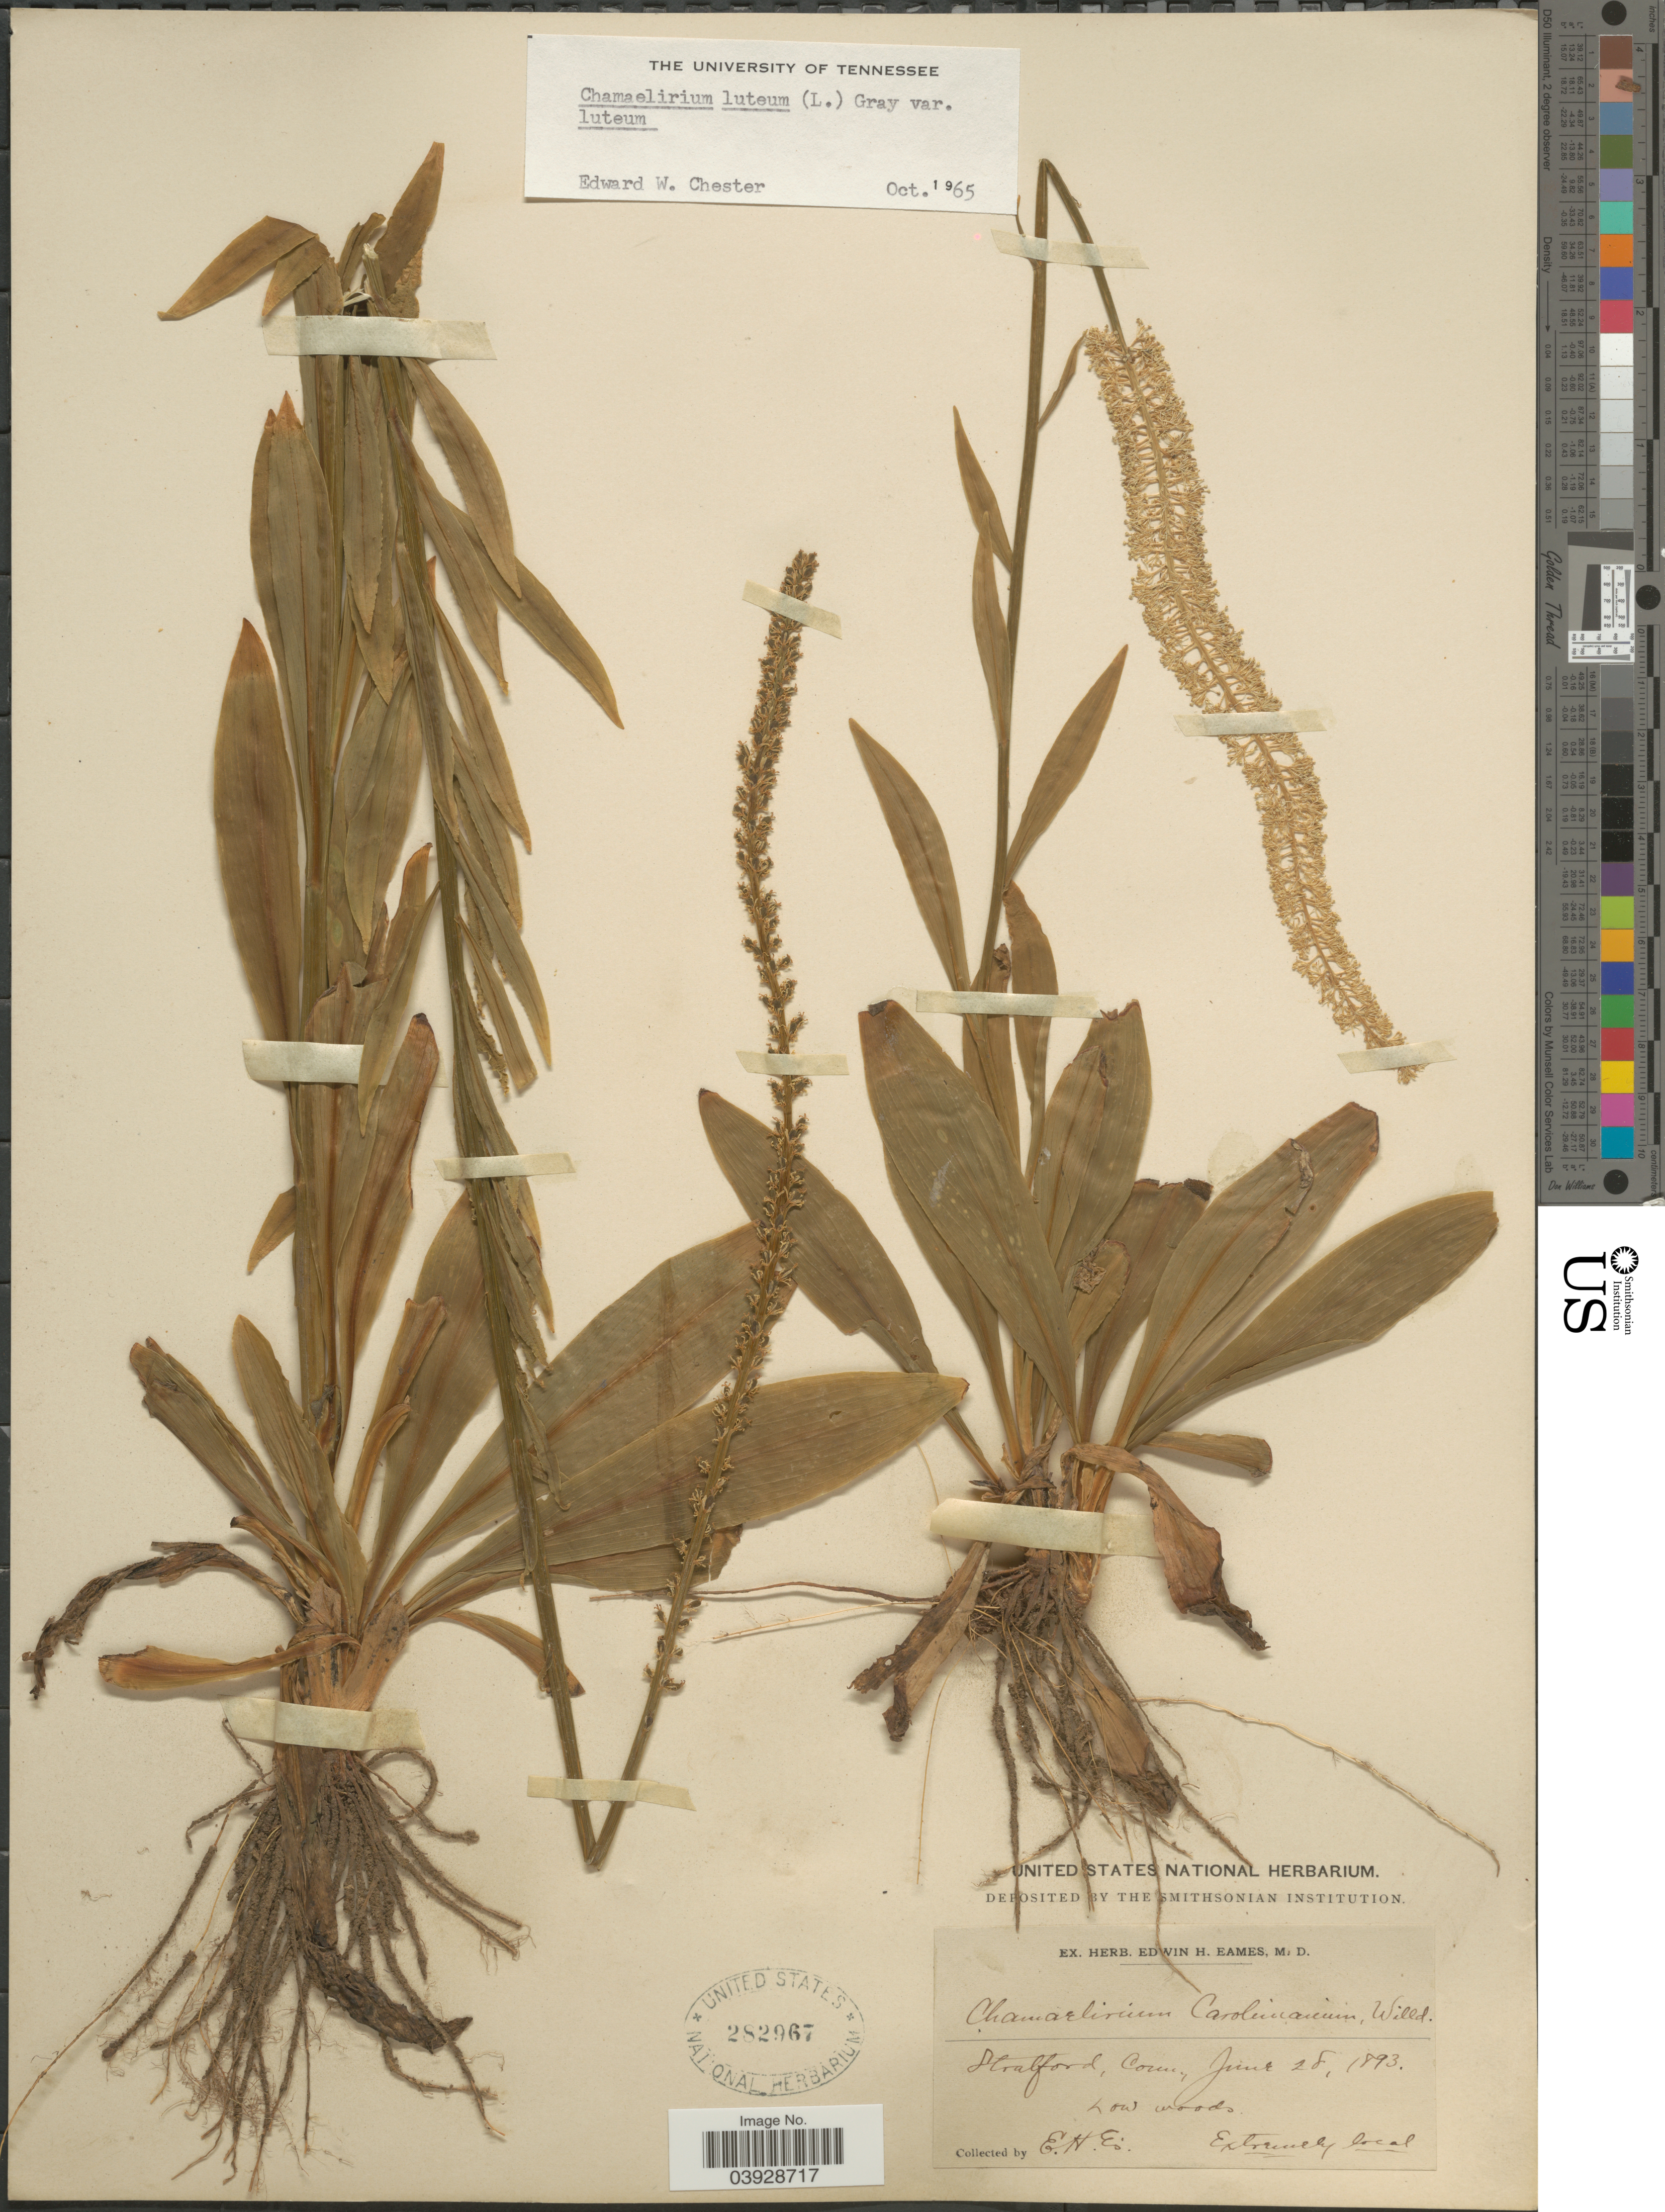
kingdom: Plantae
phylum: Tracheophyta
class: Liliopsida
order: Liliales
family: Melanthiaceae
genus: Chamaelirium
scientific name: Chamaelirium luteum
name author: (L.) A. Gray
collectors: E. H. Eames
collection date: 1893-06-28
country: United States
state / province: Connecticut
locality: Stratford.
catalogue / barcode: US 282967